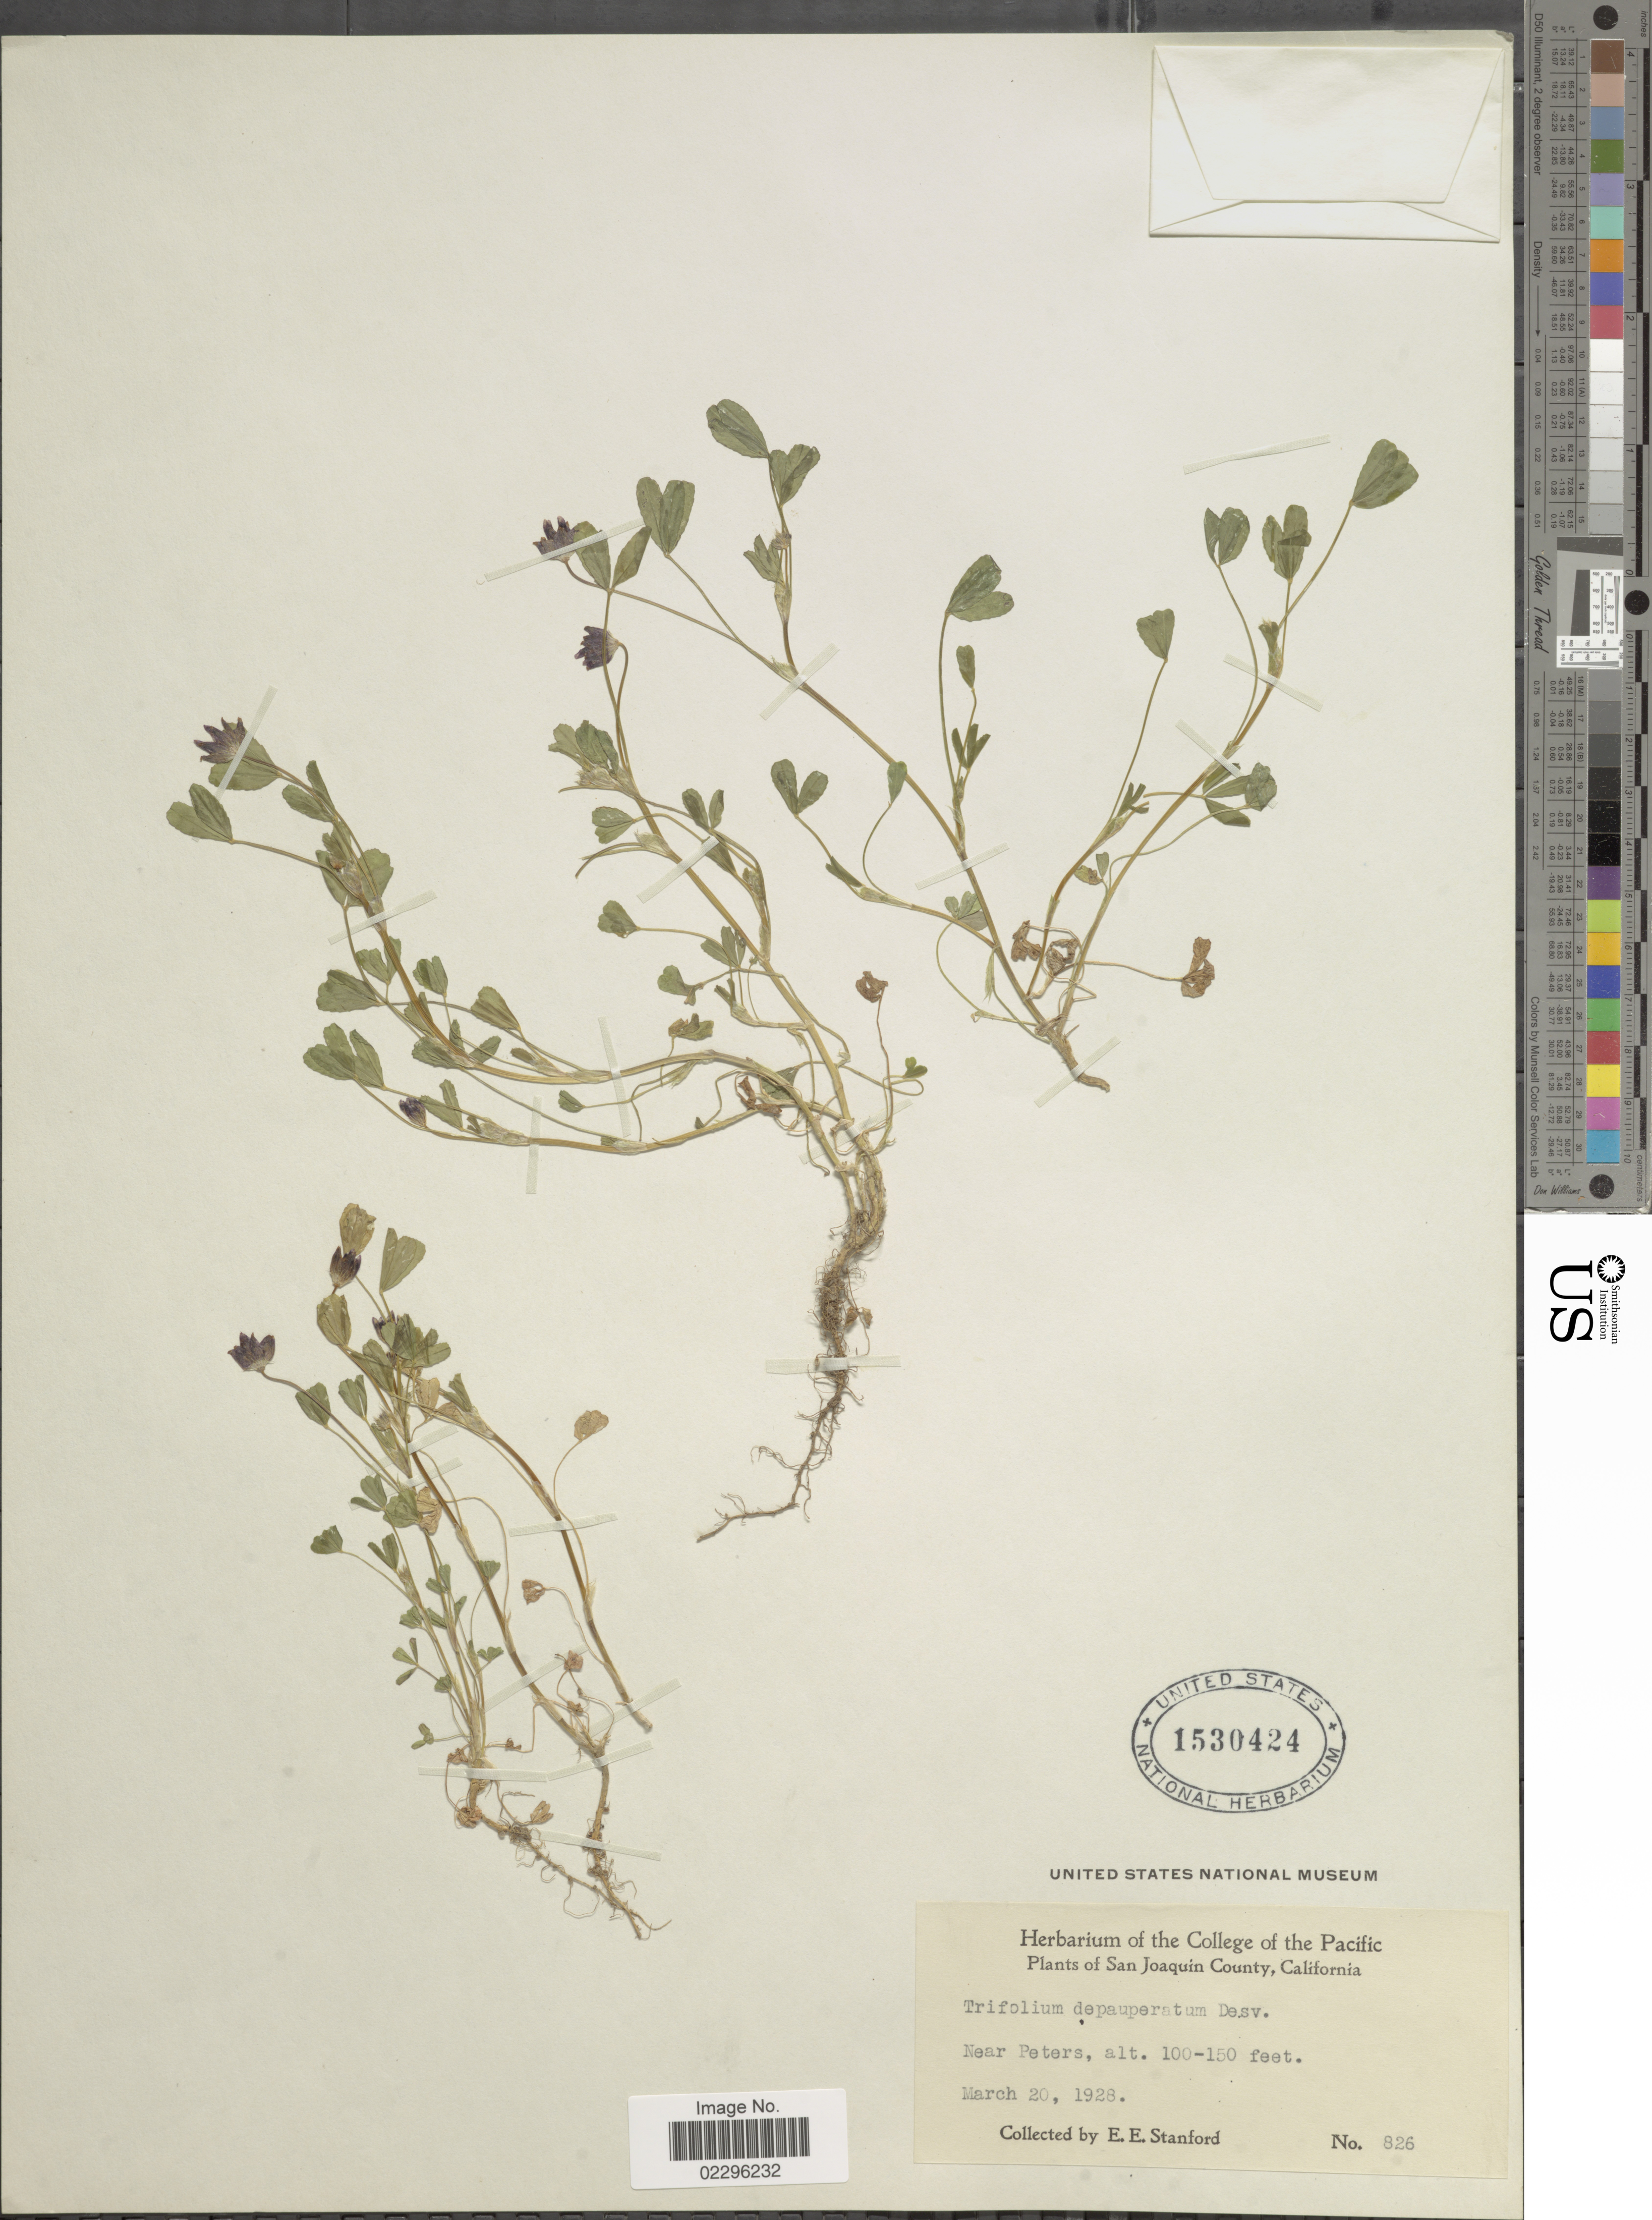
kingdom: Plantae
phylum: Tracheophyta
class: Magnoliopsida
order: Fabales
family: Fabaceae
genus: Trifolium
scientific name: Trifolium depauperatum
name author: Desv.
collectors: E. Stanford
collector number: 826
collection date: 1928-03-20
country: United States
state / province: California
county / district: San Joaquin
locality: San Joaquin County. Near Peters.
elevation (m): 30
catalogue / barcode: US 1530424